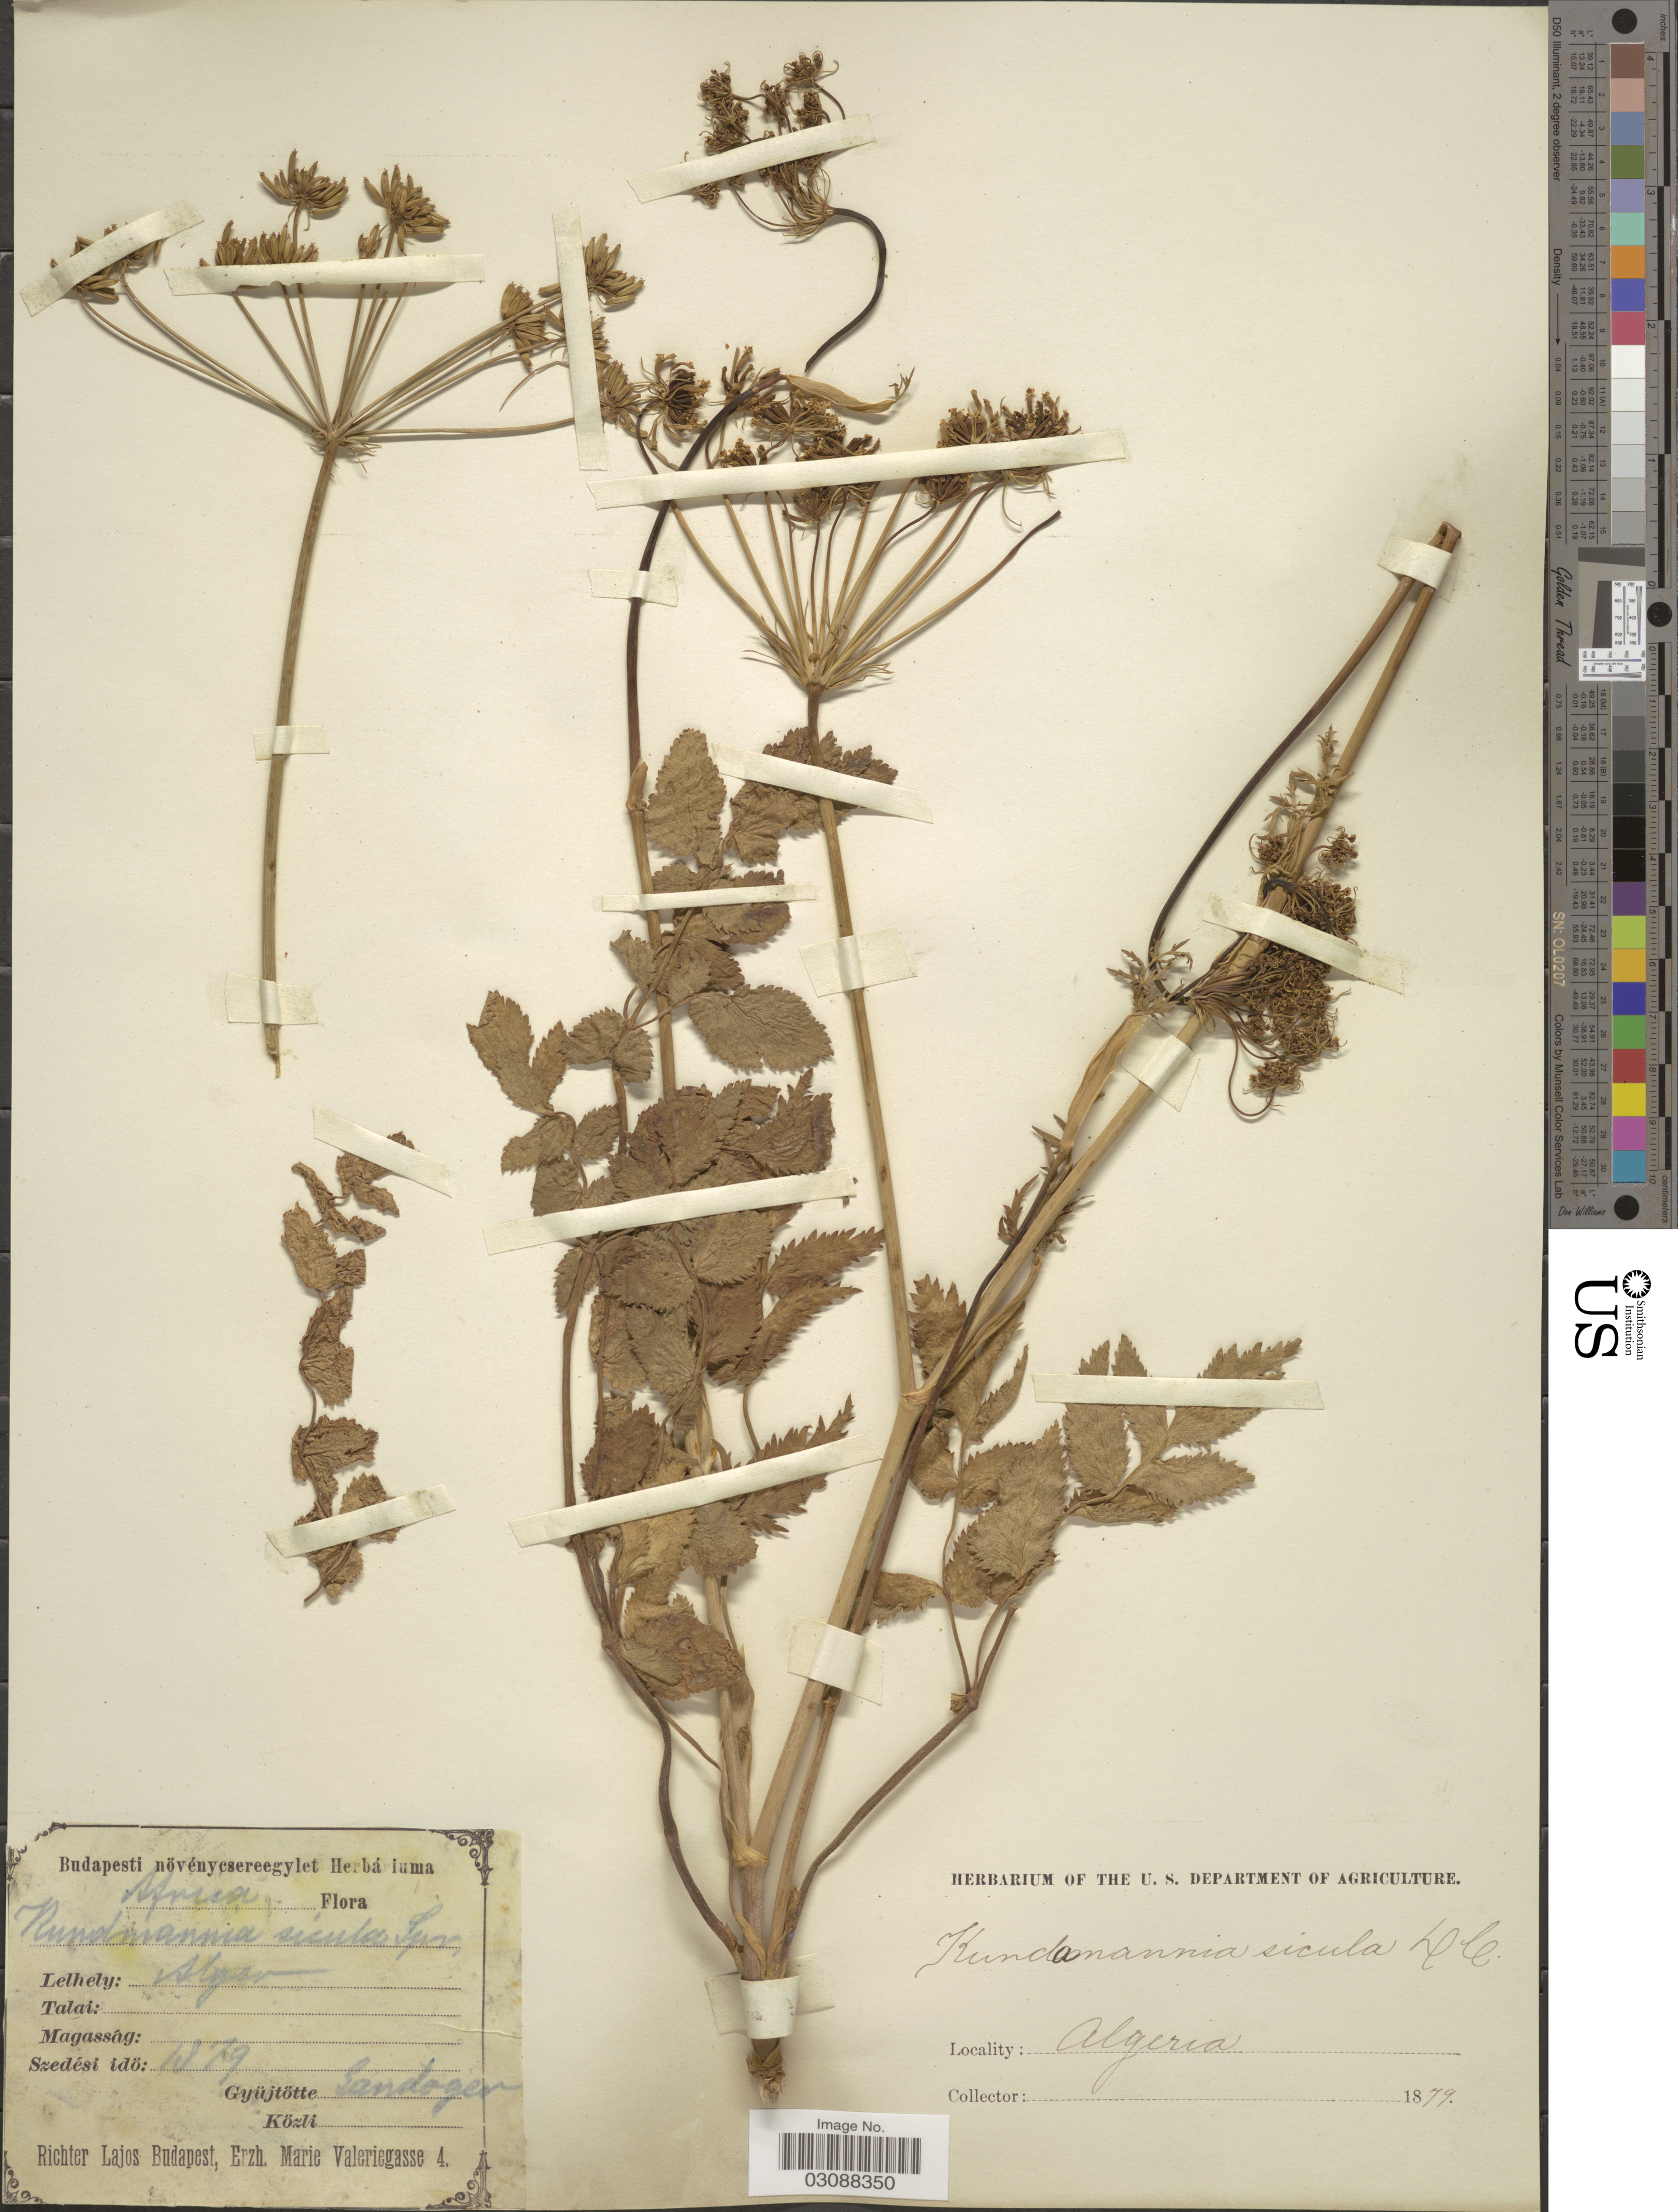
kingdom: Plantae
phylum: Tracheophyta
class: Magnoliopsida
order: Apiales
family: Apiaceae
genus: Kundmannia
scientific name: Kundmannia sicula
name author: (L.) DC.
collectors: Gandoger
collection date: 1879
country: Algeria